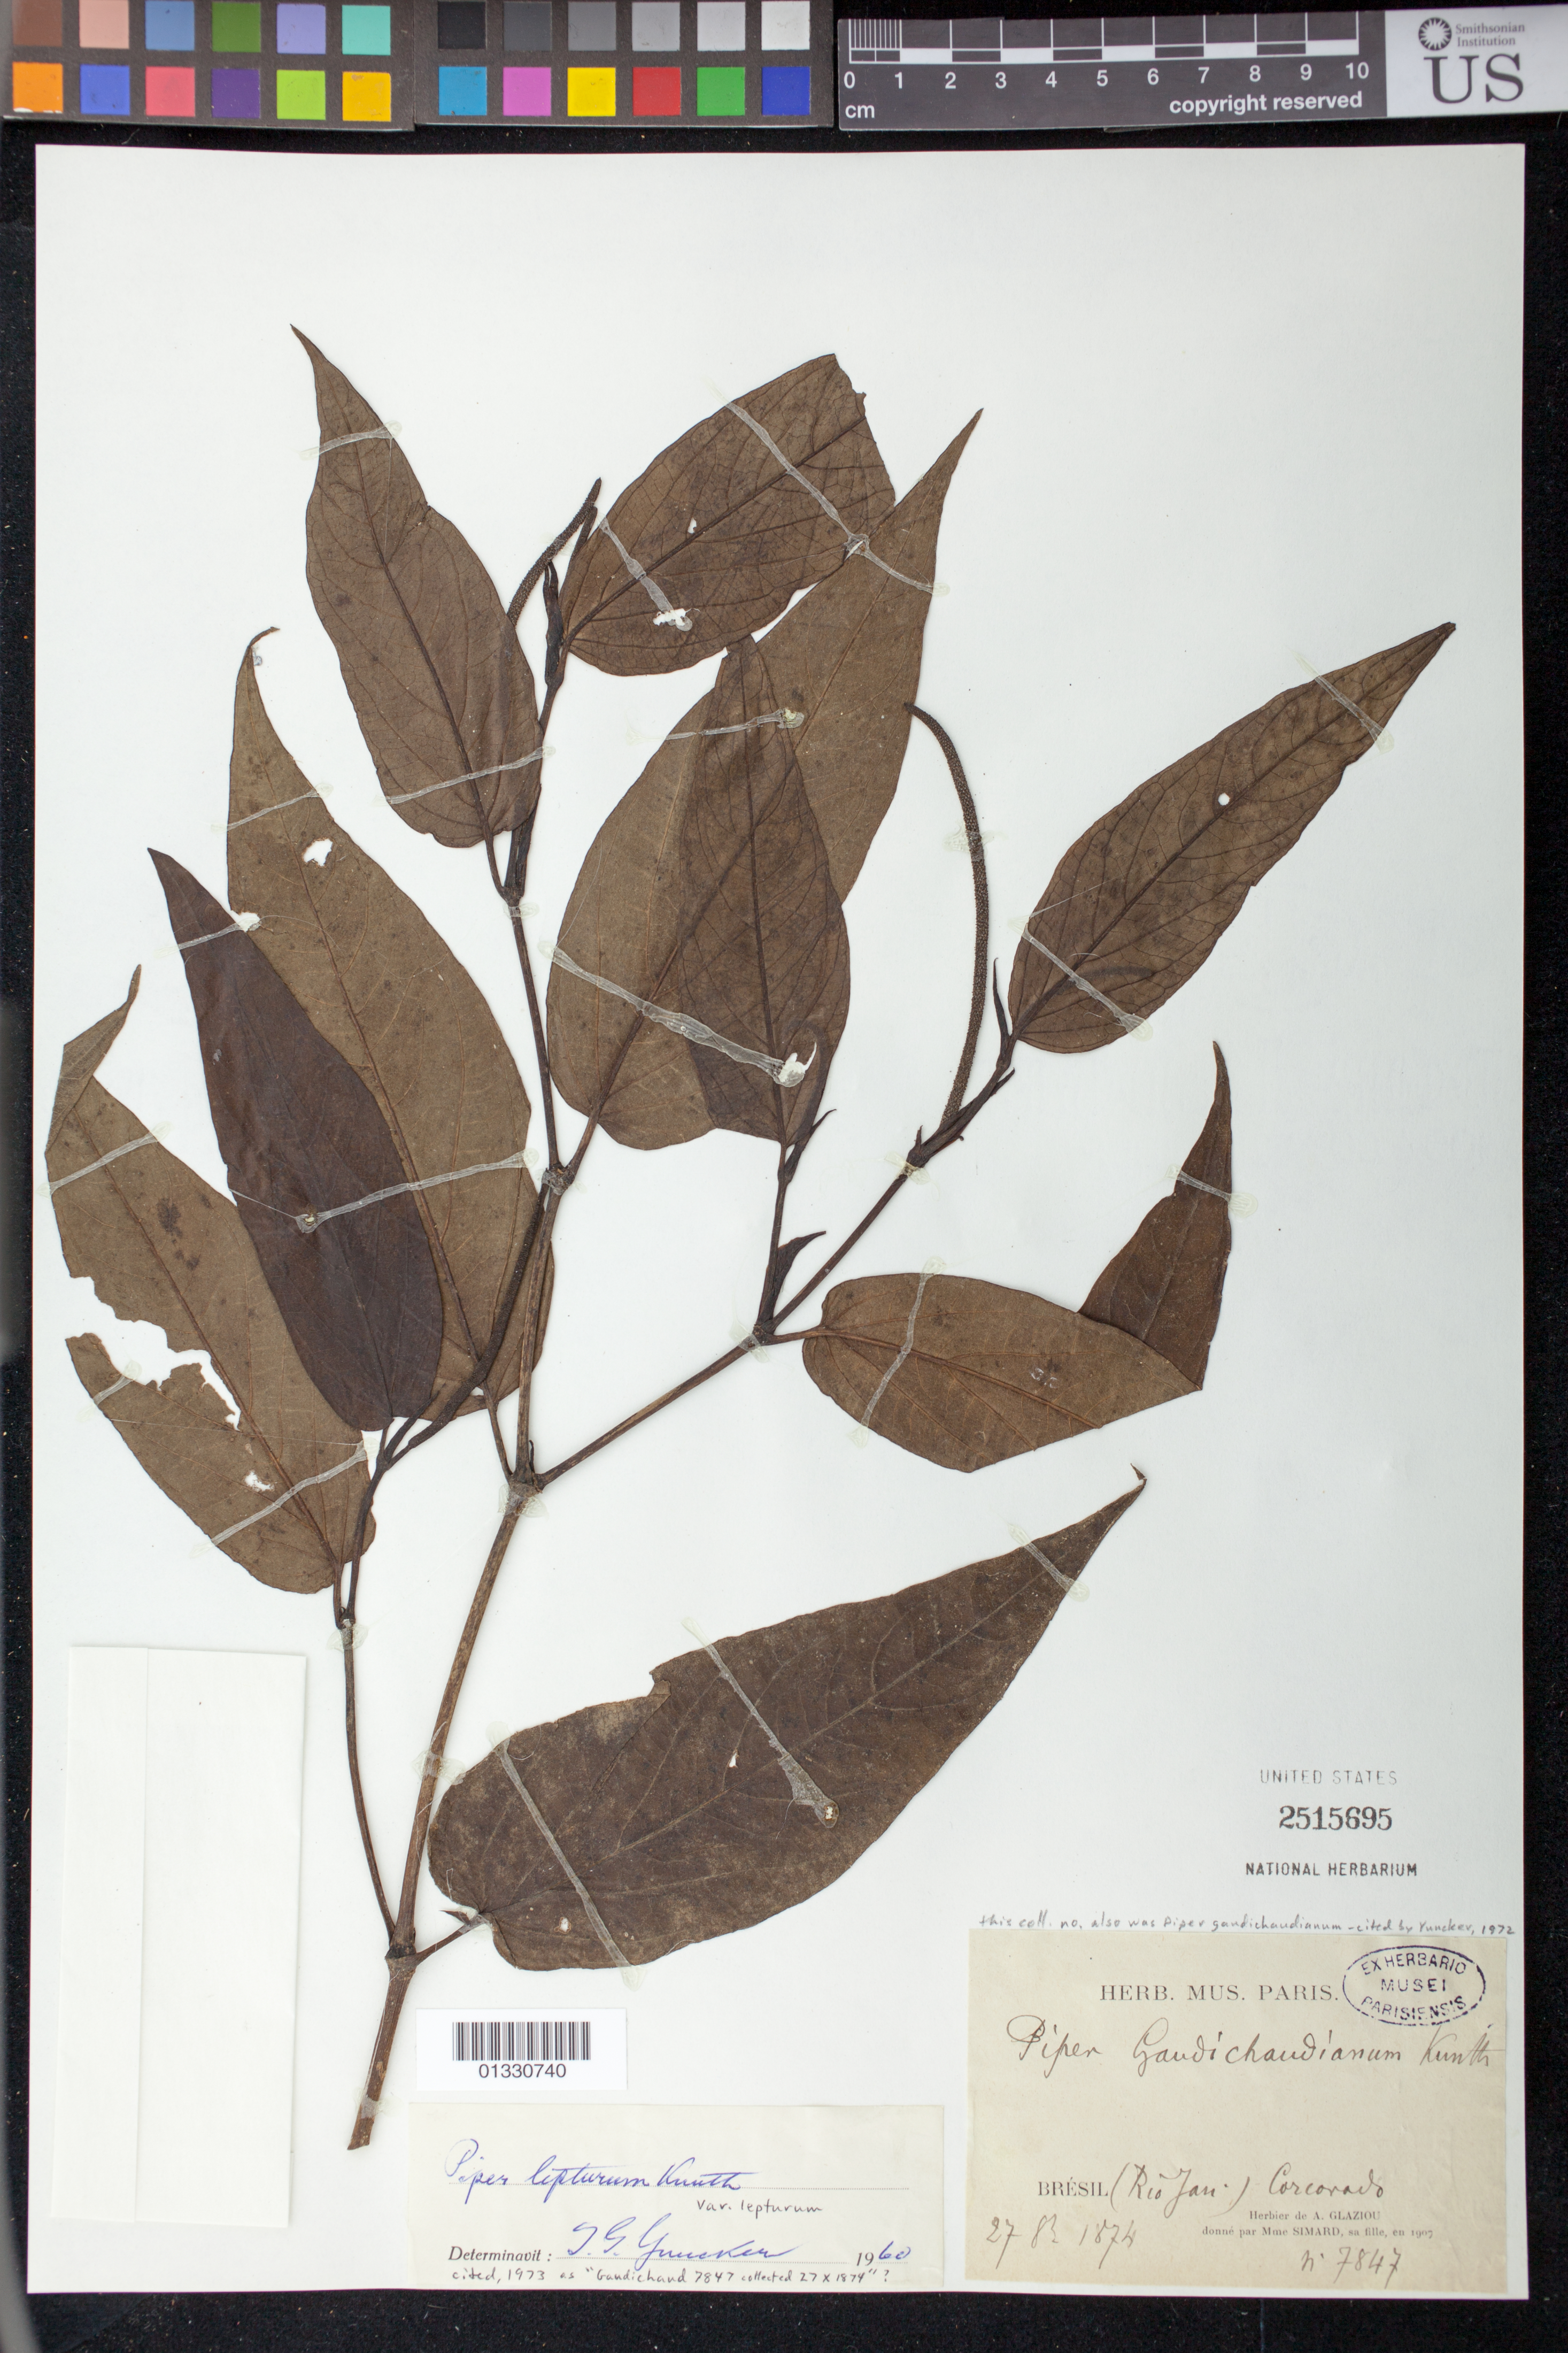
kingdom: Plantae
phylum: Tracheophyta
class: Magnoliopsida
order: Piperales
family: Piperaceae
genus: Piper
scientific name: Piper lepturum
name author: Kunth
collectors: A. F. M. Glaziou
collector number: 7847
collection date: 1874-08-27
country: Brazil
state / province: Rio de Janeiro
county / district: Rio de Janeiro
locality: Corcovado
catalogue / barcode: US 2515695